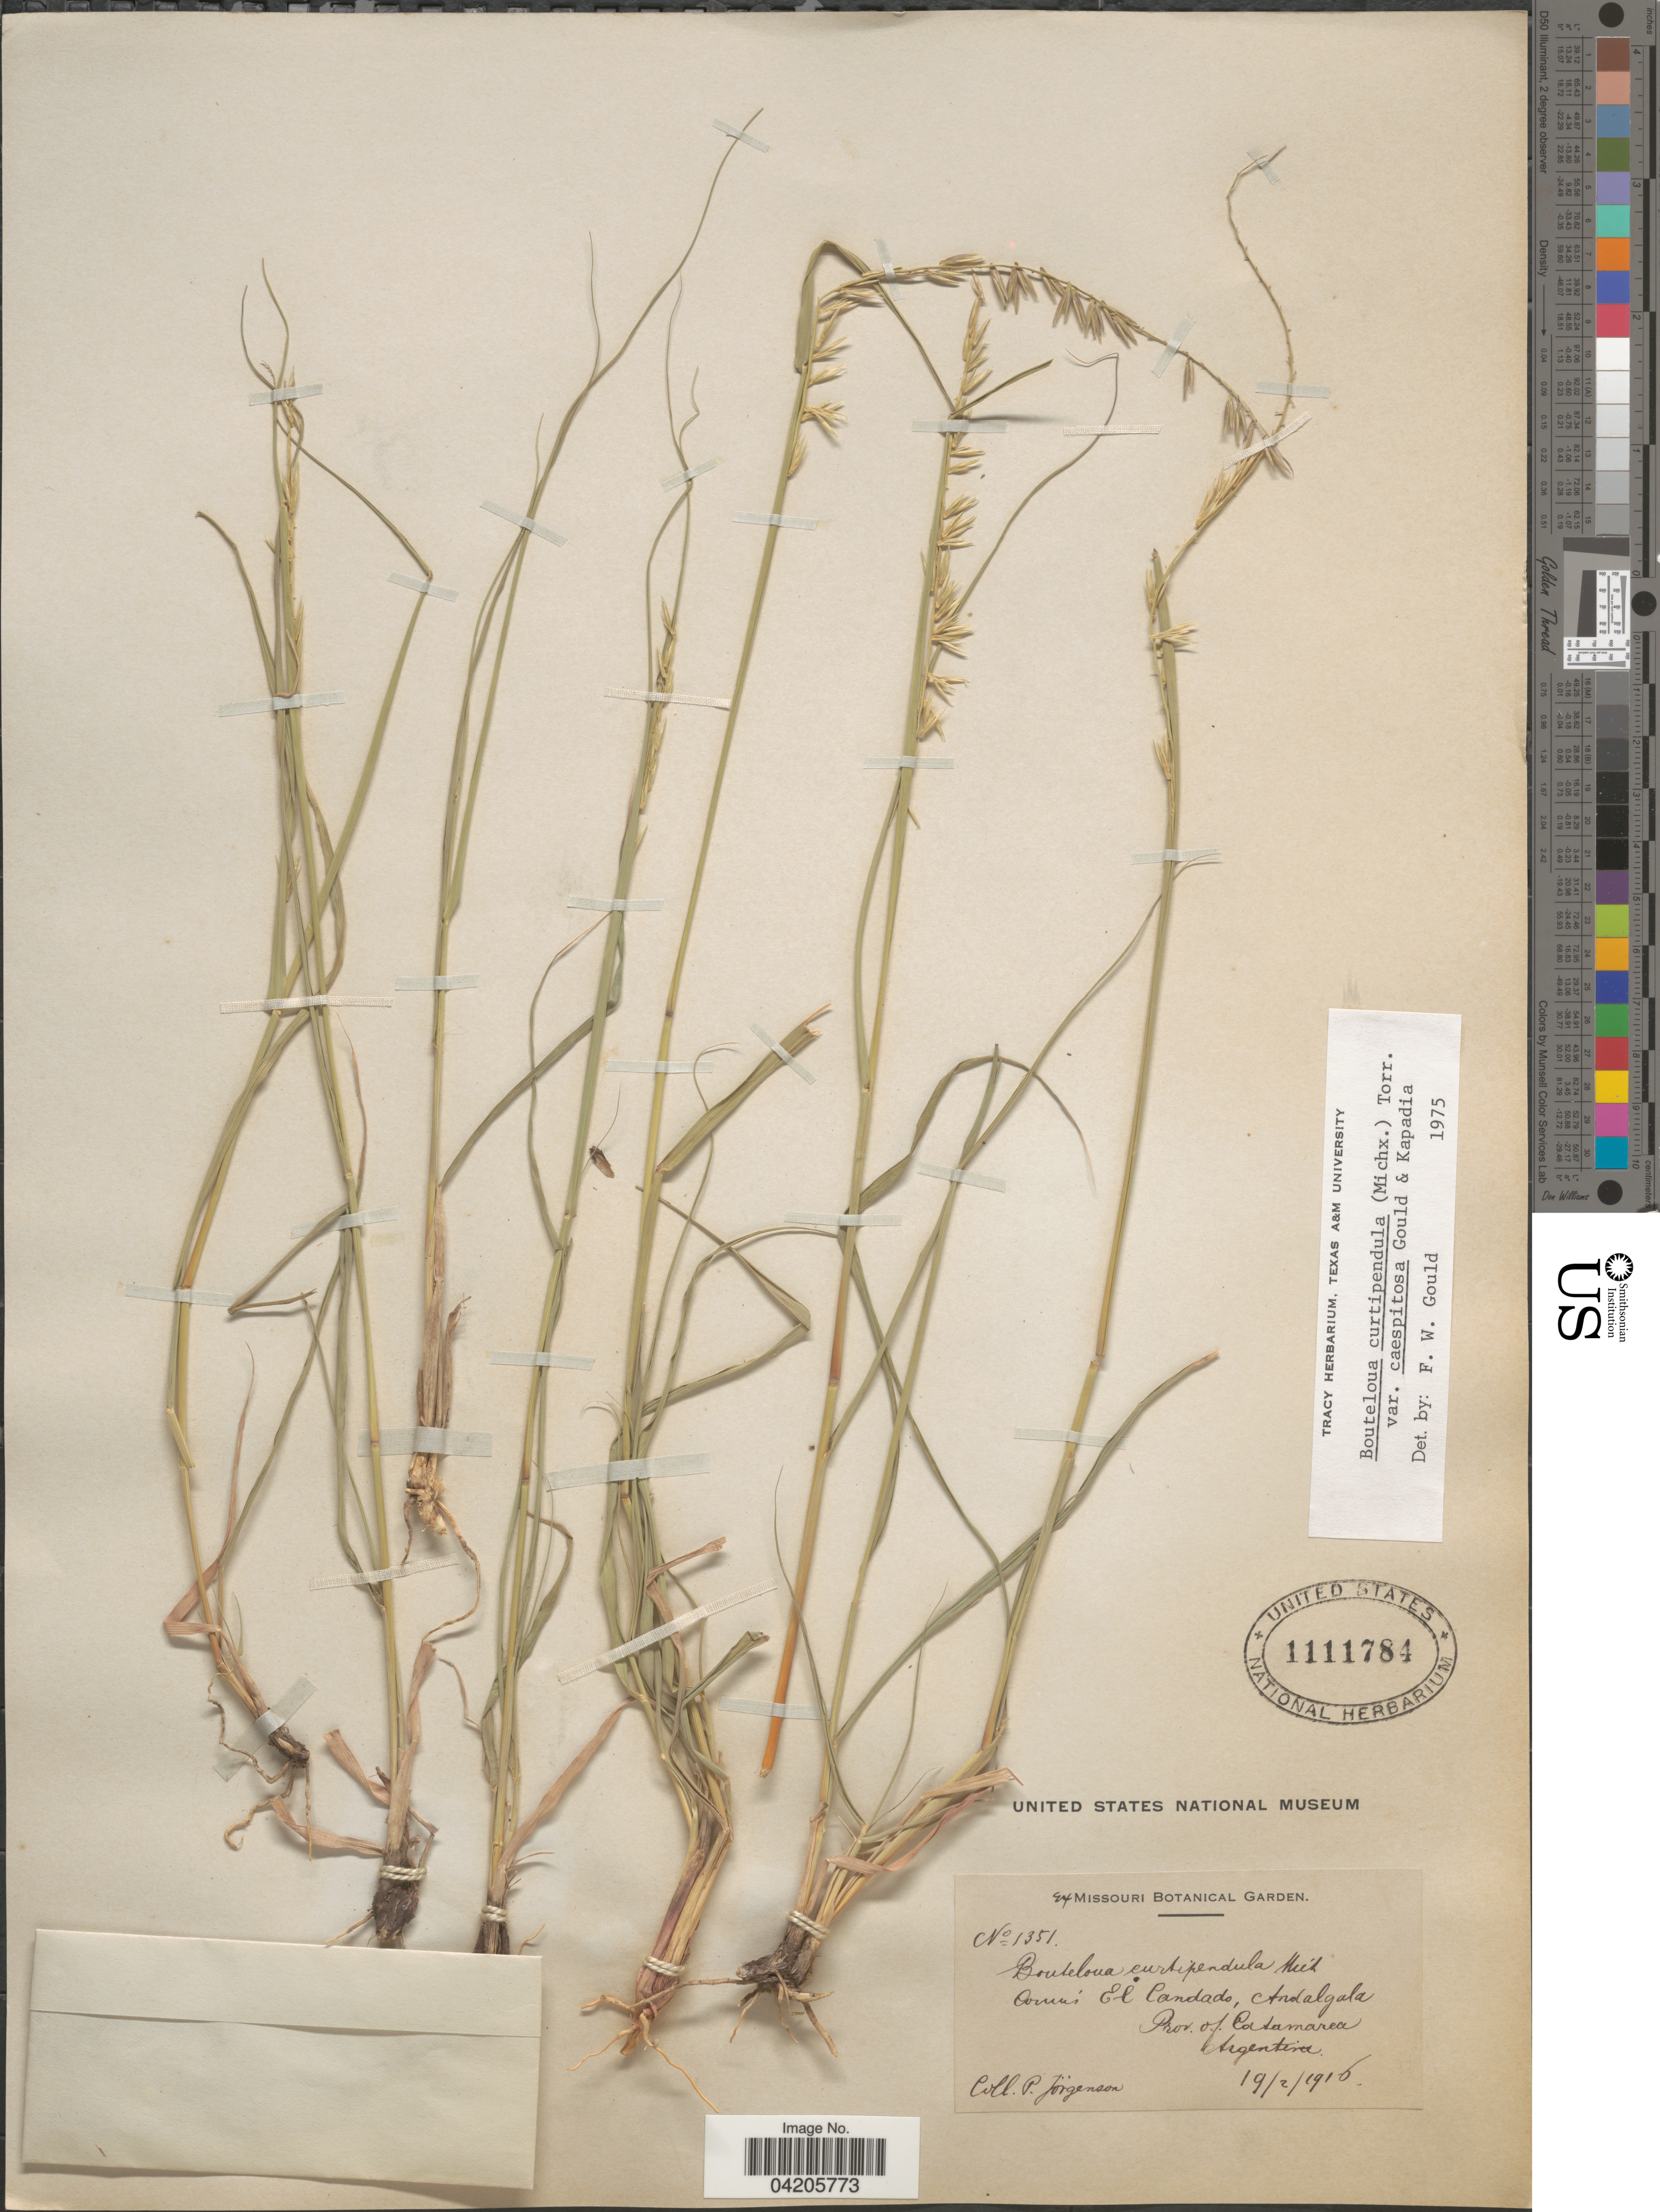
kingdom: Plantae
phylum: Tracheophyta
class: Liliopsida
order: Poales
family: Poaceae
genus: Bouteloua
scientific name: Bouteloua curtipendula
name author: (Michx.) Torr.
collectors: P. Jorgenson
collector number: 1351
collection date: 1916-02-19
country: Argentina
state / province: Catamarca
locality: Comun El Candado, Andalgala.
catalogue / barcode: US 1111784